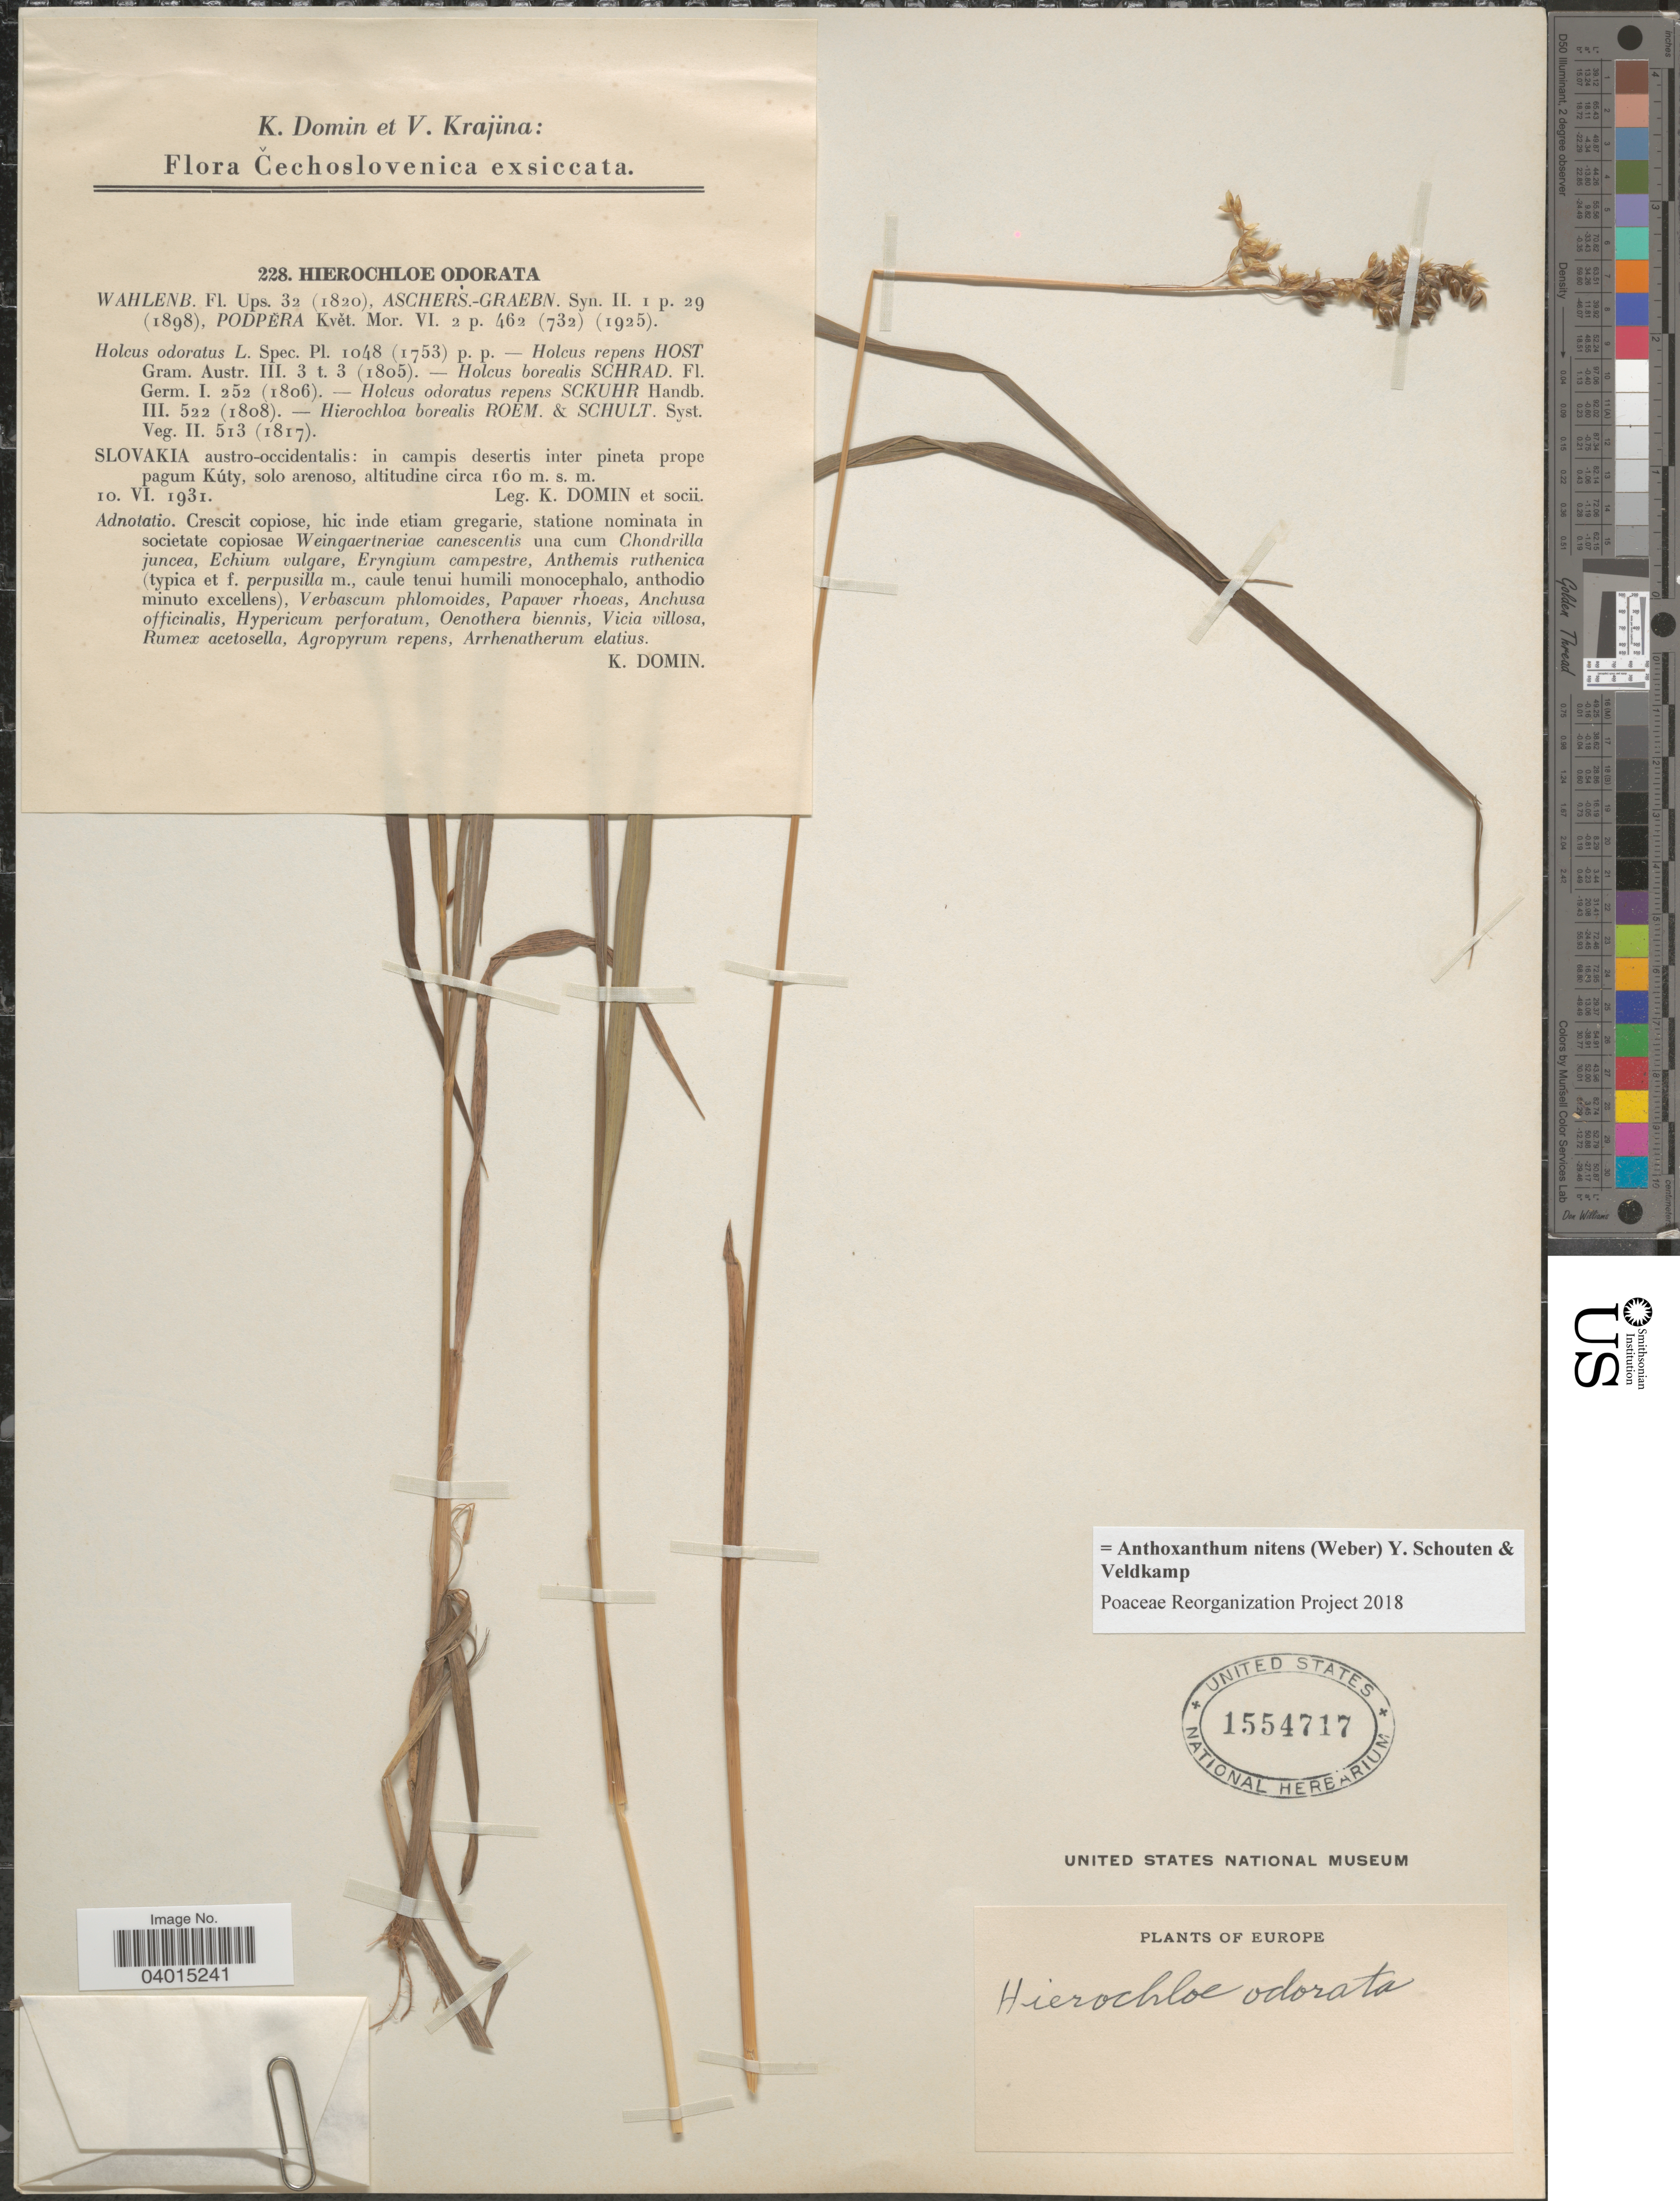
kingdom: Plantae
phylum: Tracheophyta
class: Liliopsida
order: Poales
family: Poaceae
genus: Anthoxanthum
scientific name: Anthoxanthum nitens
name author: (G.H. Weber) R.T.A. Schouten & Veldkamp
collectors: K. Domin & Socii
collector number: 228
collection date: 1931-06-10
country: Slovakia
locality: Slovakia Austro-occidentalis: in campis desertis inter pineta prope pagum Kúty, solo arenoso.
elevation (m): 160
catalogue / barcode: US 1554717